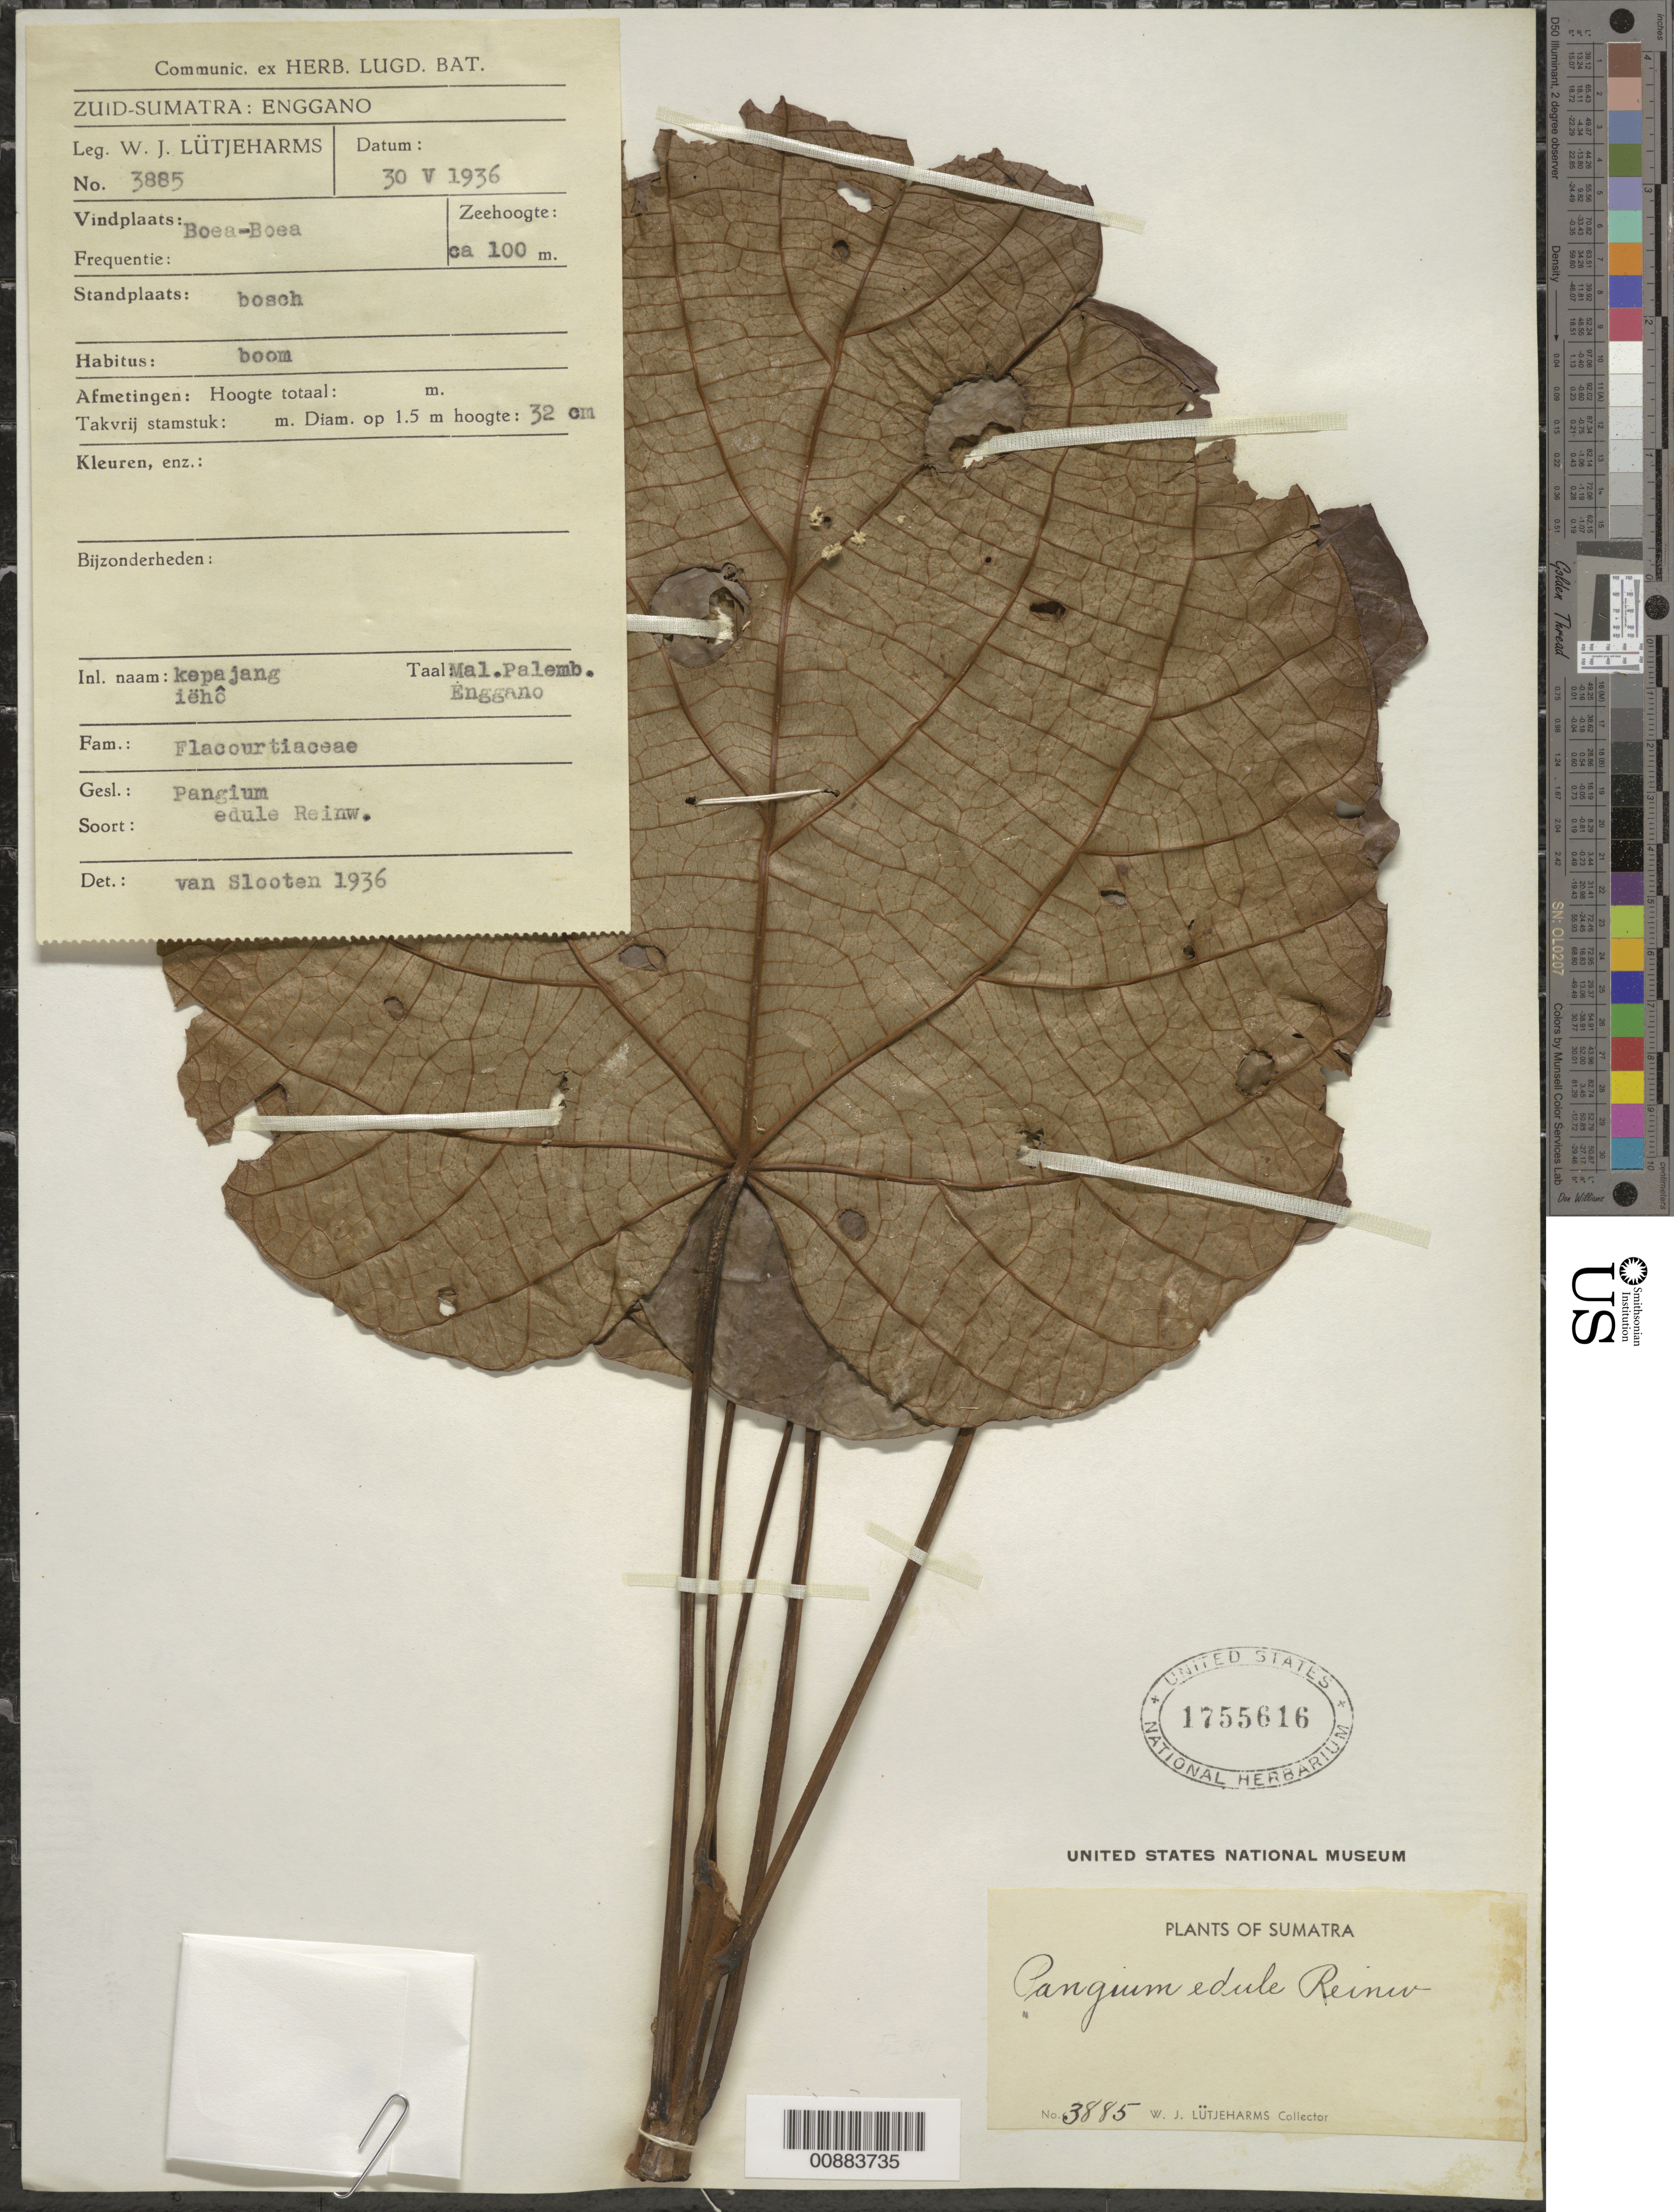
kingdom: Plantae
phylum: Tracheophyta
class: Magnoliopsida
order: Malpighiales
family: Achariaceae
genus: Pangium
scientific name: Pangium edule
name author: Reinw.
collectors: W. Lütjeharms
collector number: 3885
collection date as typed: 30 May 1936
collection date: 1936-05-30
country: Indonesia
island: Sumatra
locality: Boea-Boea.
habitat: Boom.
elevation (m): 100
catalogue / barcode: US 1755616